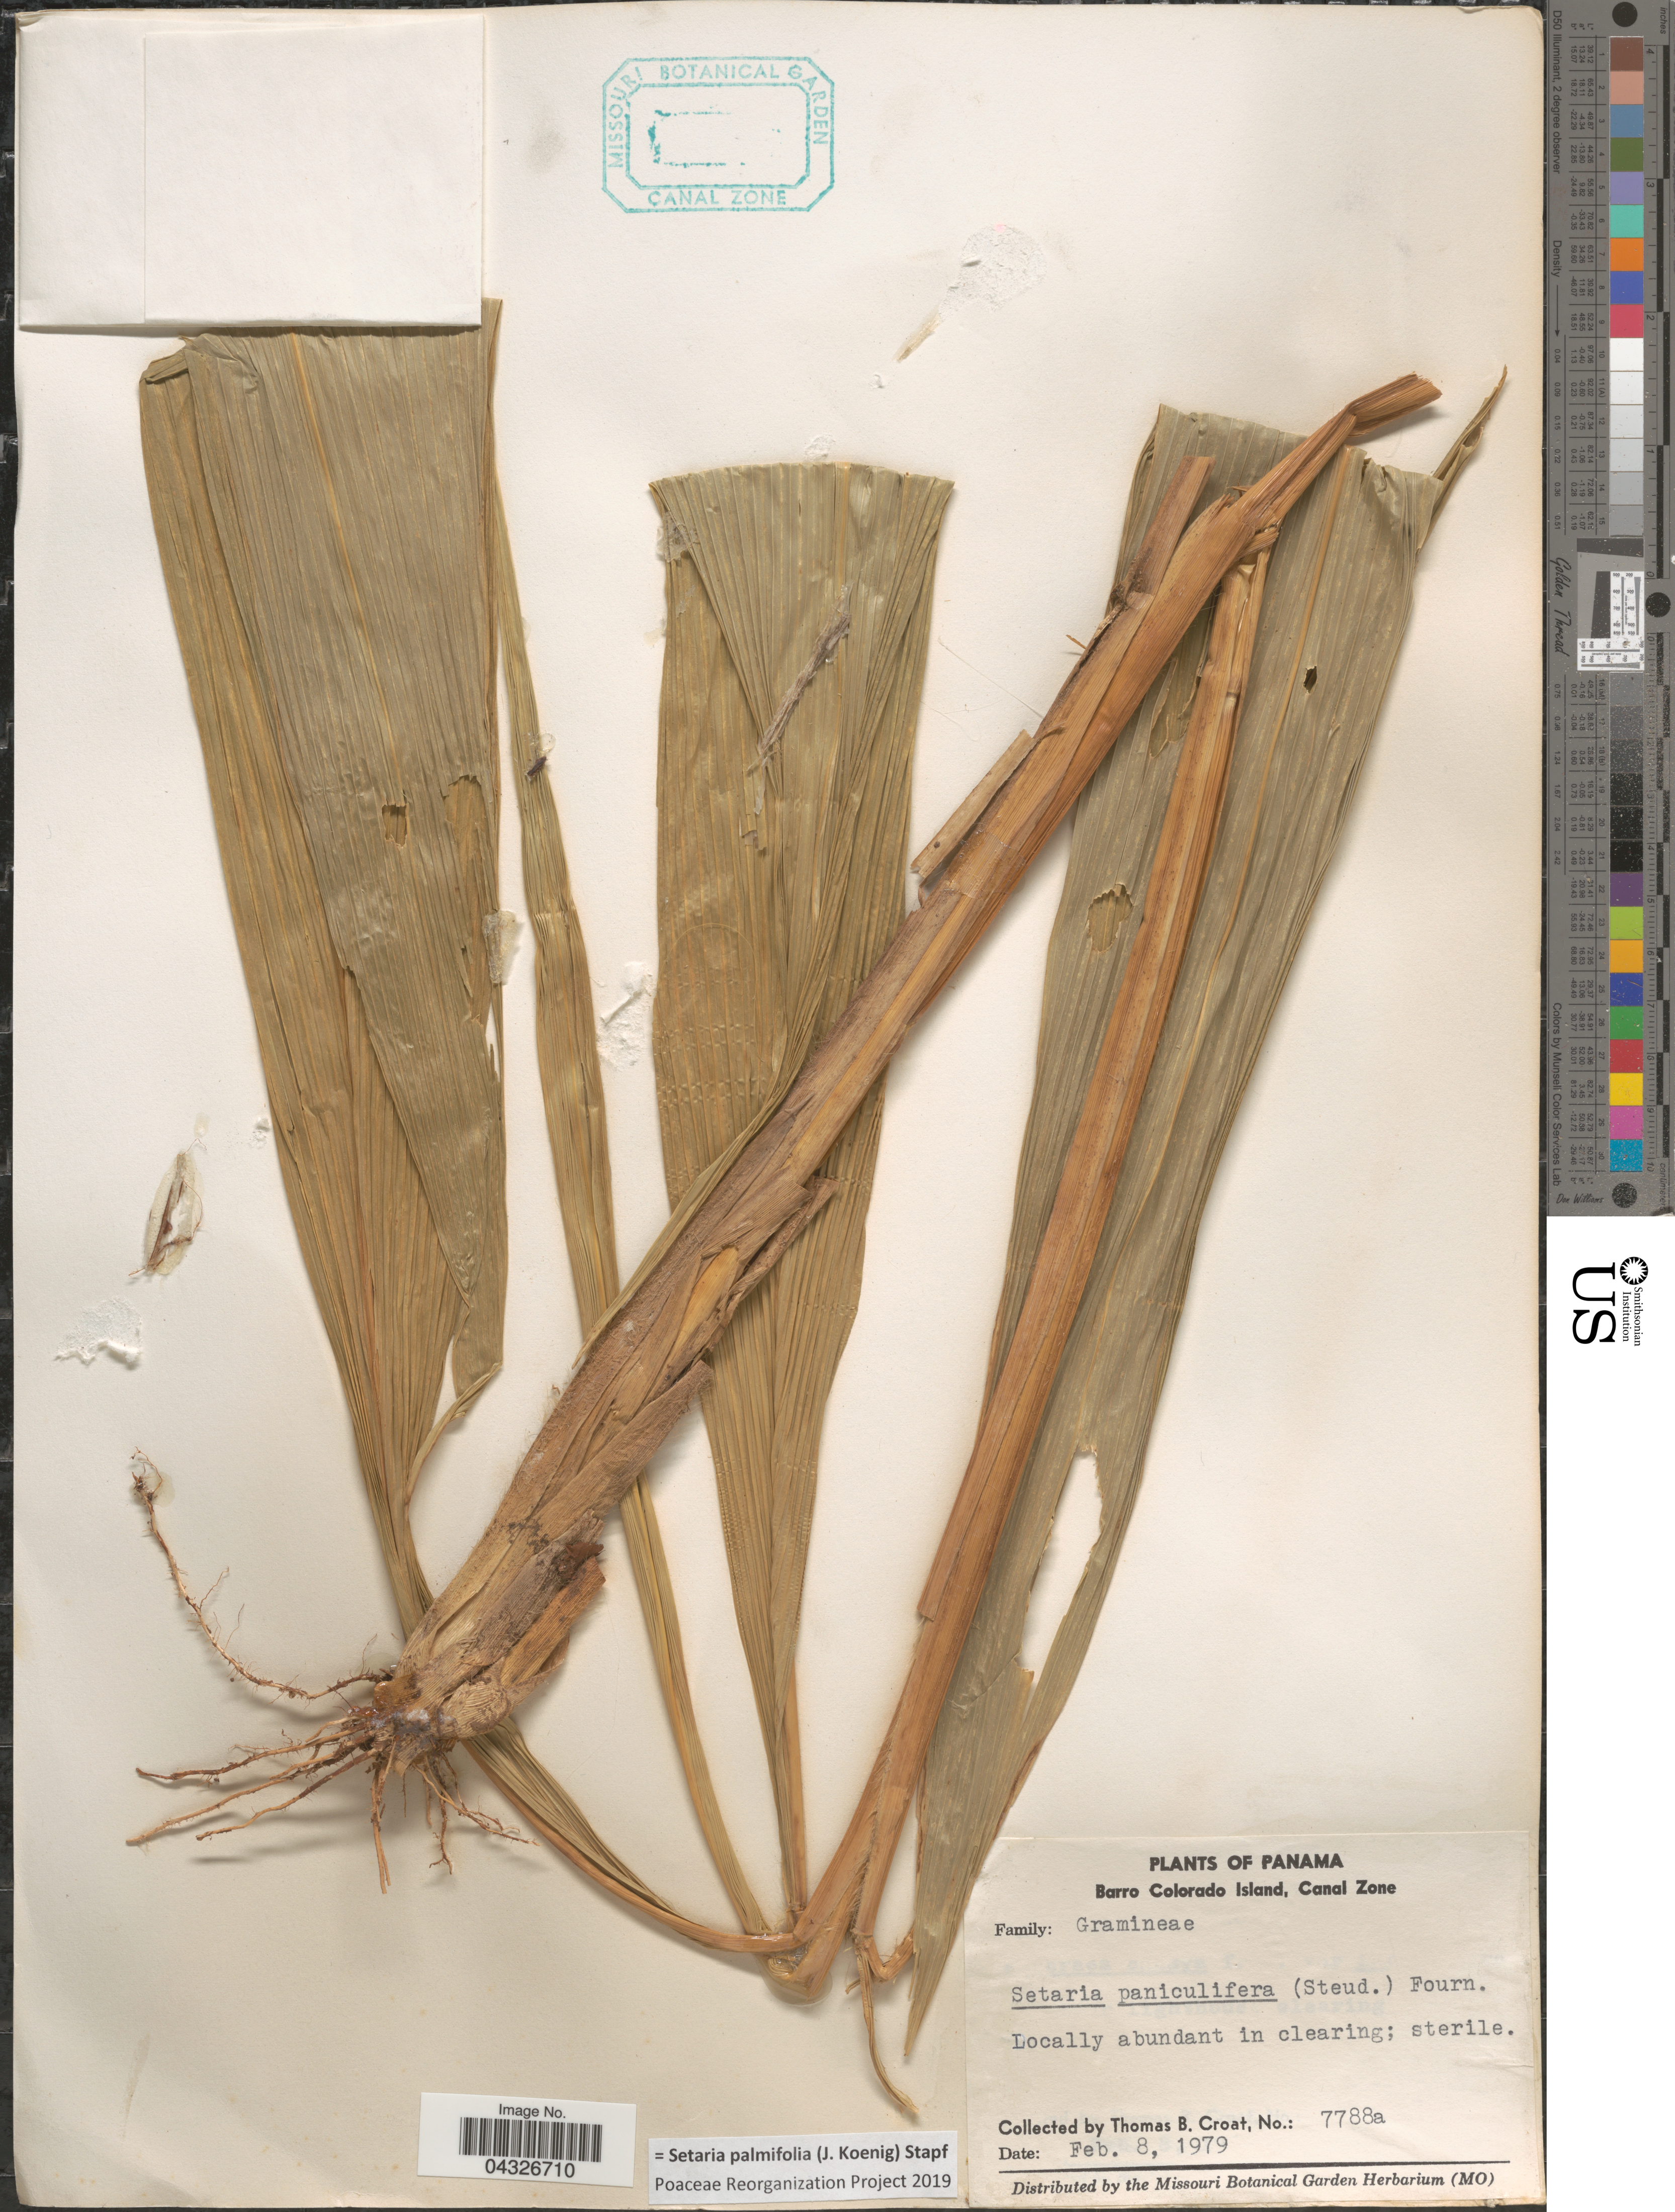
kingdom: Plantae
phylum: Tracheophyta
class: Liliopsida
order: Poales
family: Poaceae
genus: Setaria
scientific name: Setaria palmifolia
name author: (J. Koenig) Stapf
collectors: T. B. Croat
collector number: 7788a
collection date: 1979-02-08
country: Panama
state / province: Panamá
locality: Barro Colorado Island, Canal Zone.